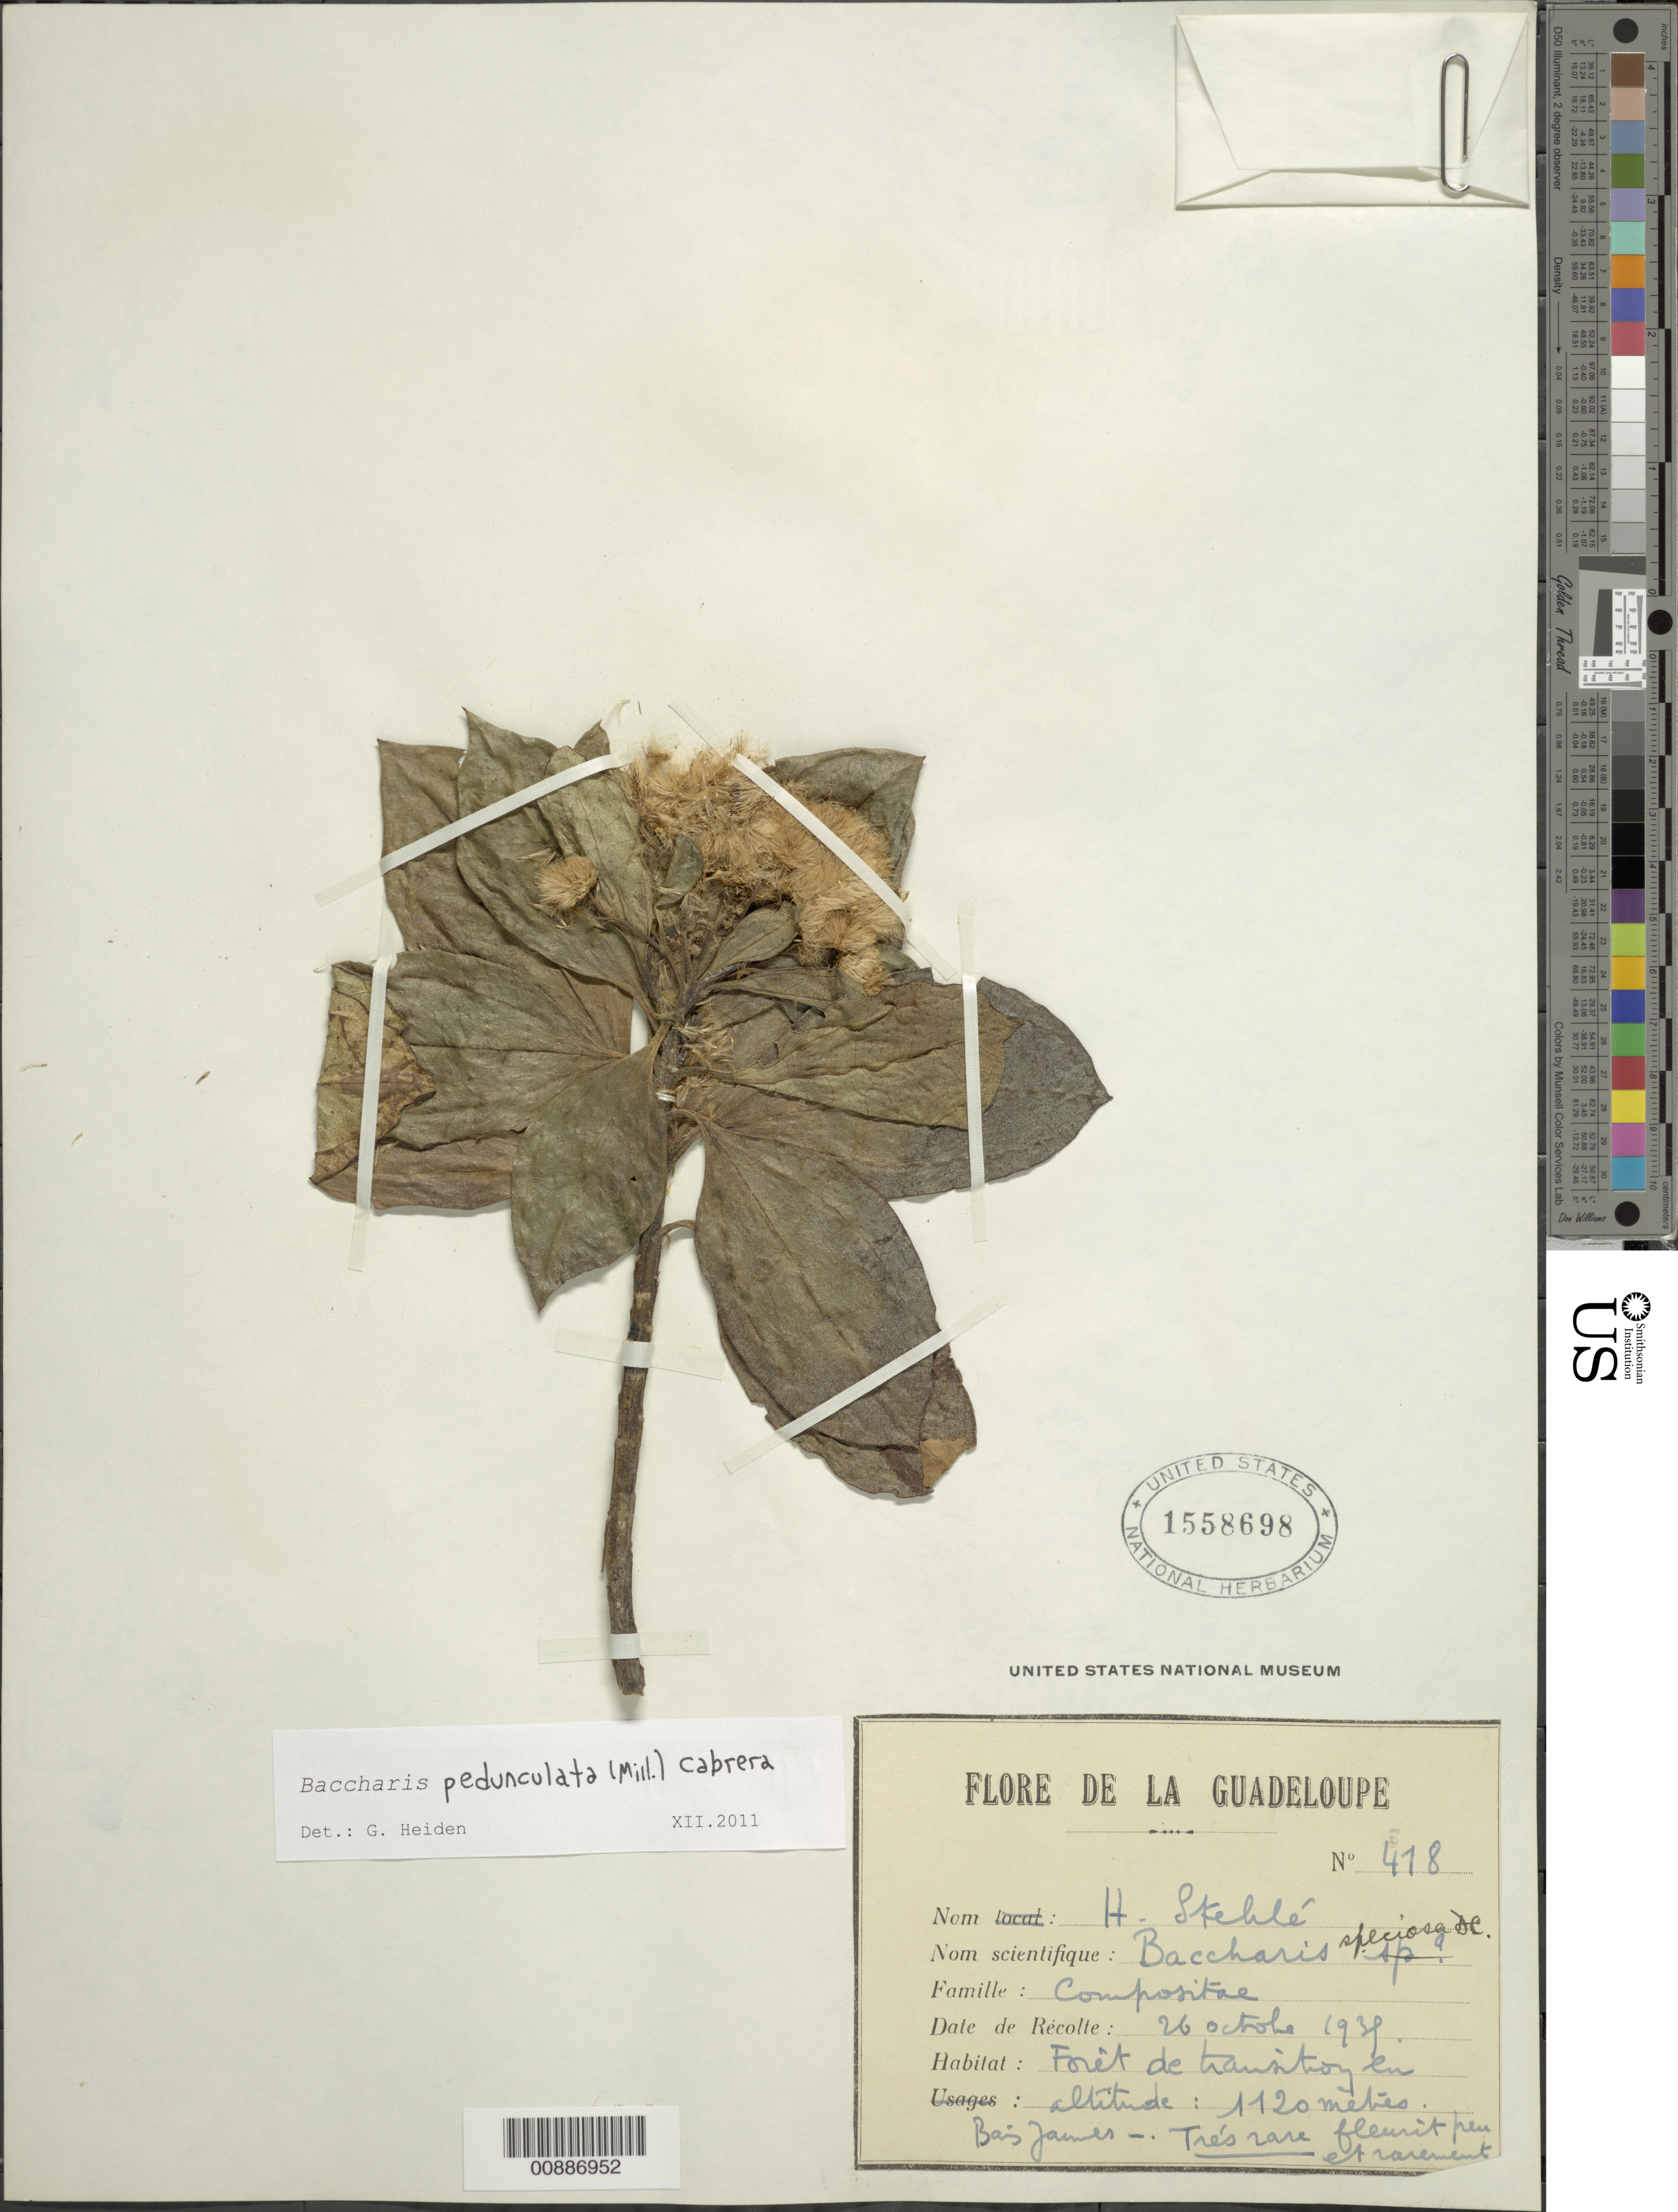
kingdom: Plantae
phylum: Tracheophyta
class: Magnoliopsida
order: Asterales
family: Asteraceae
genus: Baccharis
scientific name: Baccharis pedunculata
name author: (Mill.) Cabrera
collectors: H. Stehlé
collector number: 418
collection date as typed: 26 Oct 1938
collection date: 1938-10-26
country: Guadeloupe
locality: Bains-Jaunes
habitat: Forêt de transitorie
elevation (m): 1122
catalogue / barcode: US 1558698